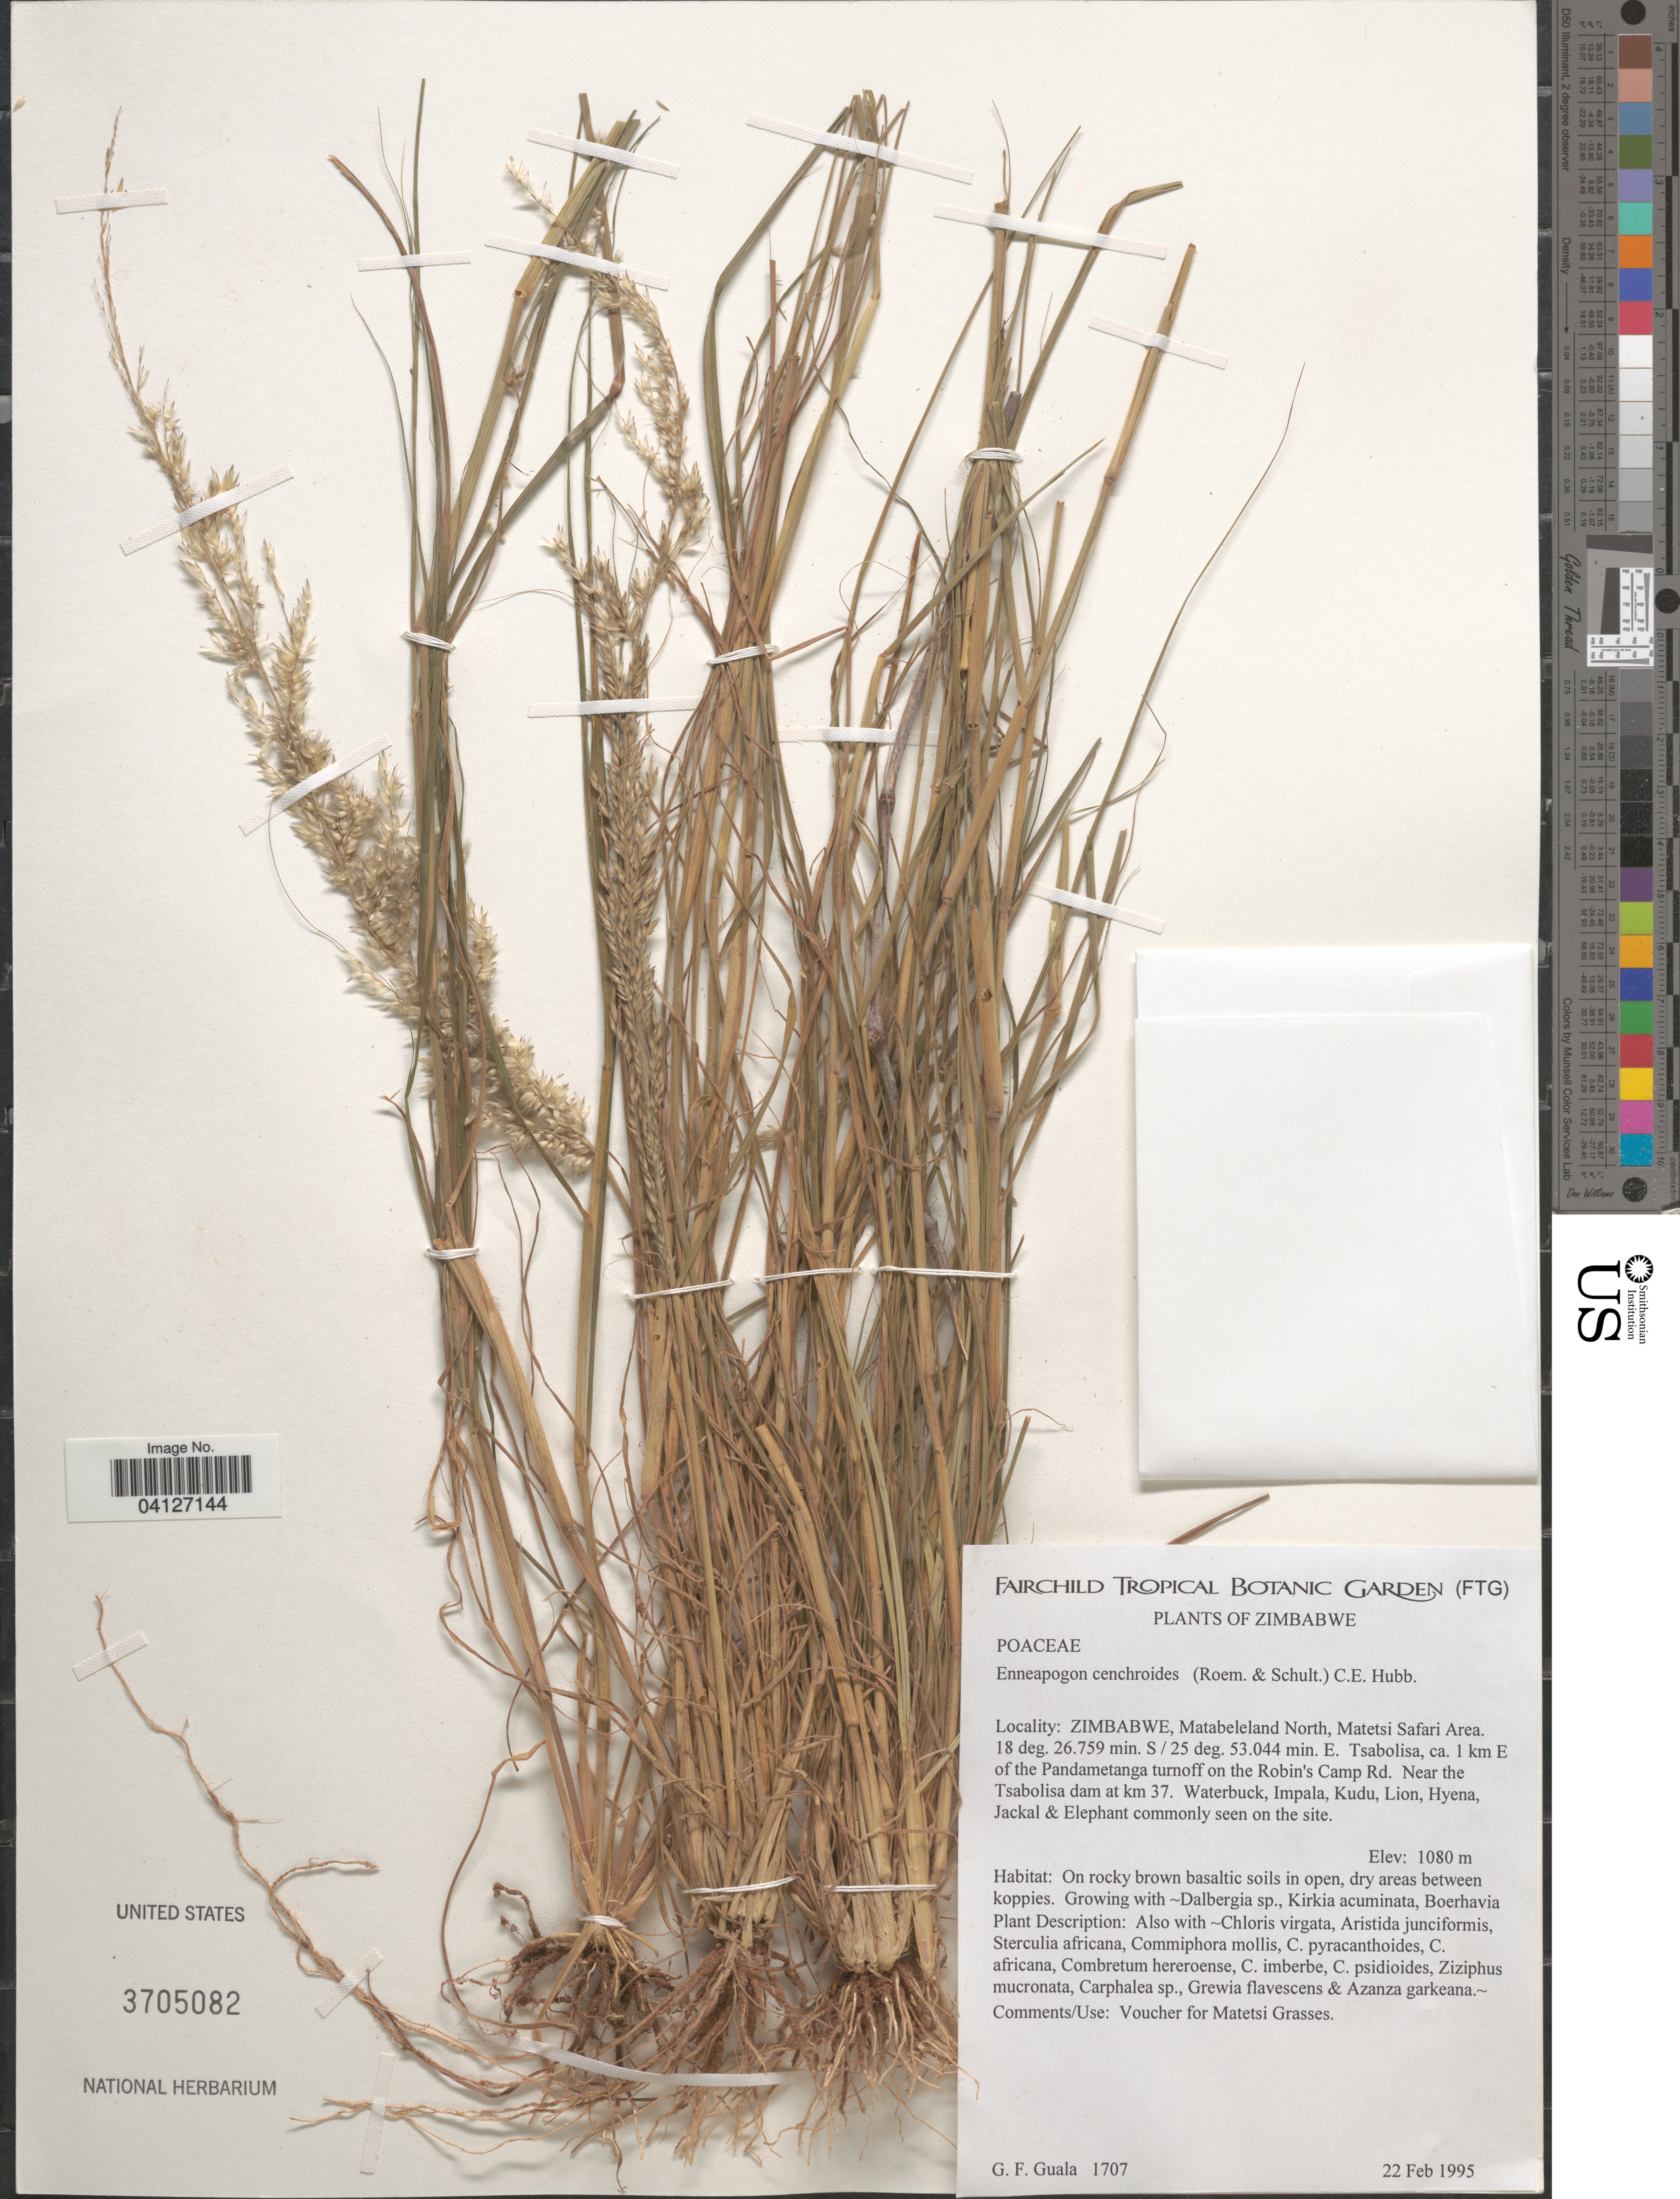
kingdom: Plantae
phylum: Tracheophyta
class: Liliopsida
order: Poales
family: Poaceae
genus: Enneapogon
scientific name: Enneapogon cenchroides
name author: (Licht. ex Roem. & Schult.) C.E. Hubb.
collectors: G. Guala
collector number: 1707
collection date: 1995-02-22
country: Zimbabwe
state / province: Matabeleland North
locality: Matetsi Safari Area. Tsabolisa, ca. 1 km E of the Pandametanga turnoff on the Robin's Camp Rd. Near the Tsabolisa dam at km 37.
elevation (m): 1080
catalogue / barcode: US 3705082